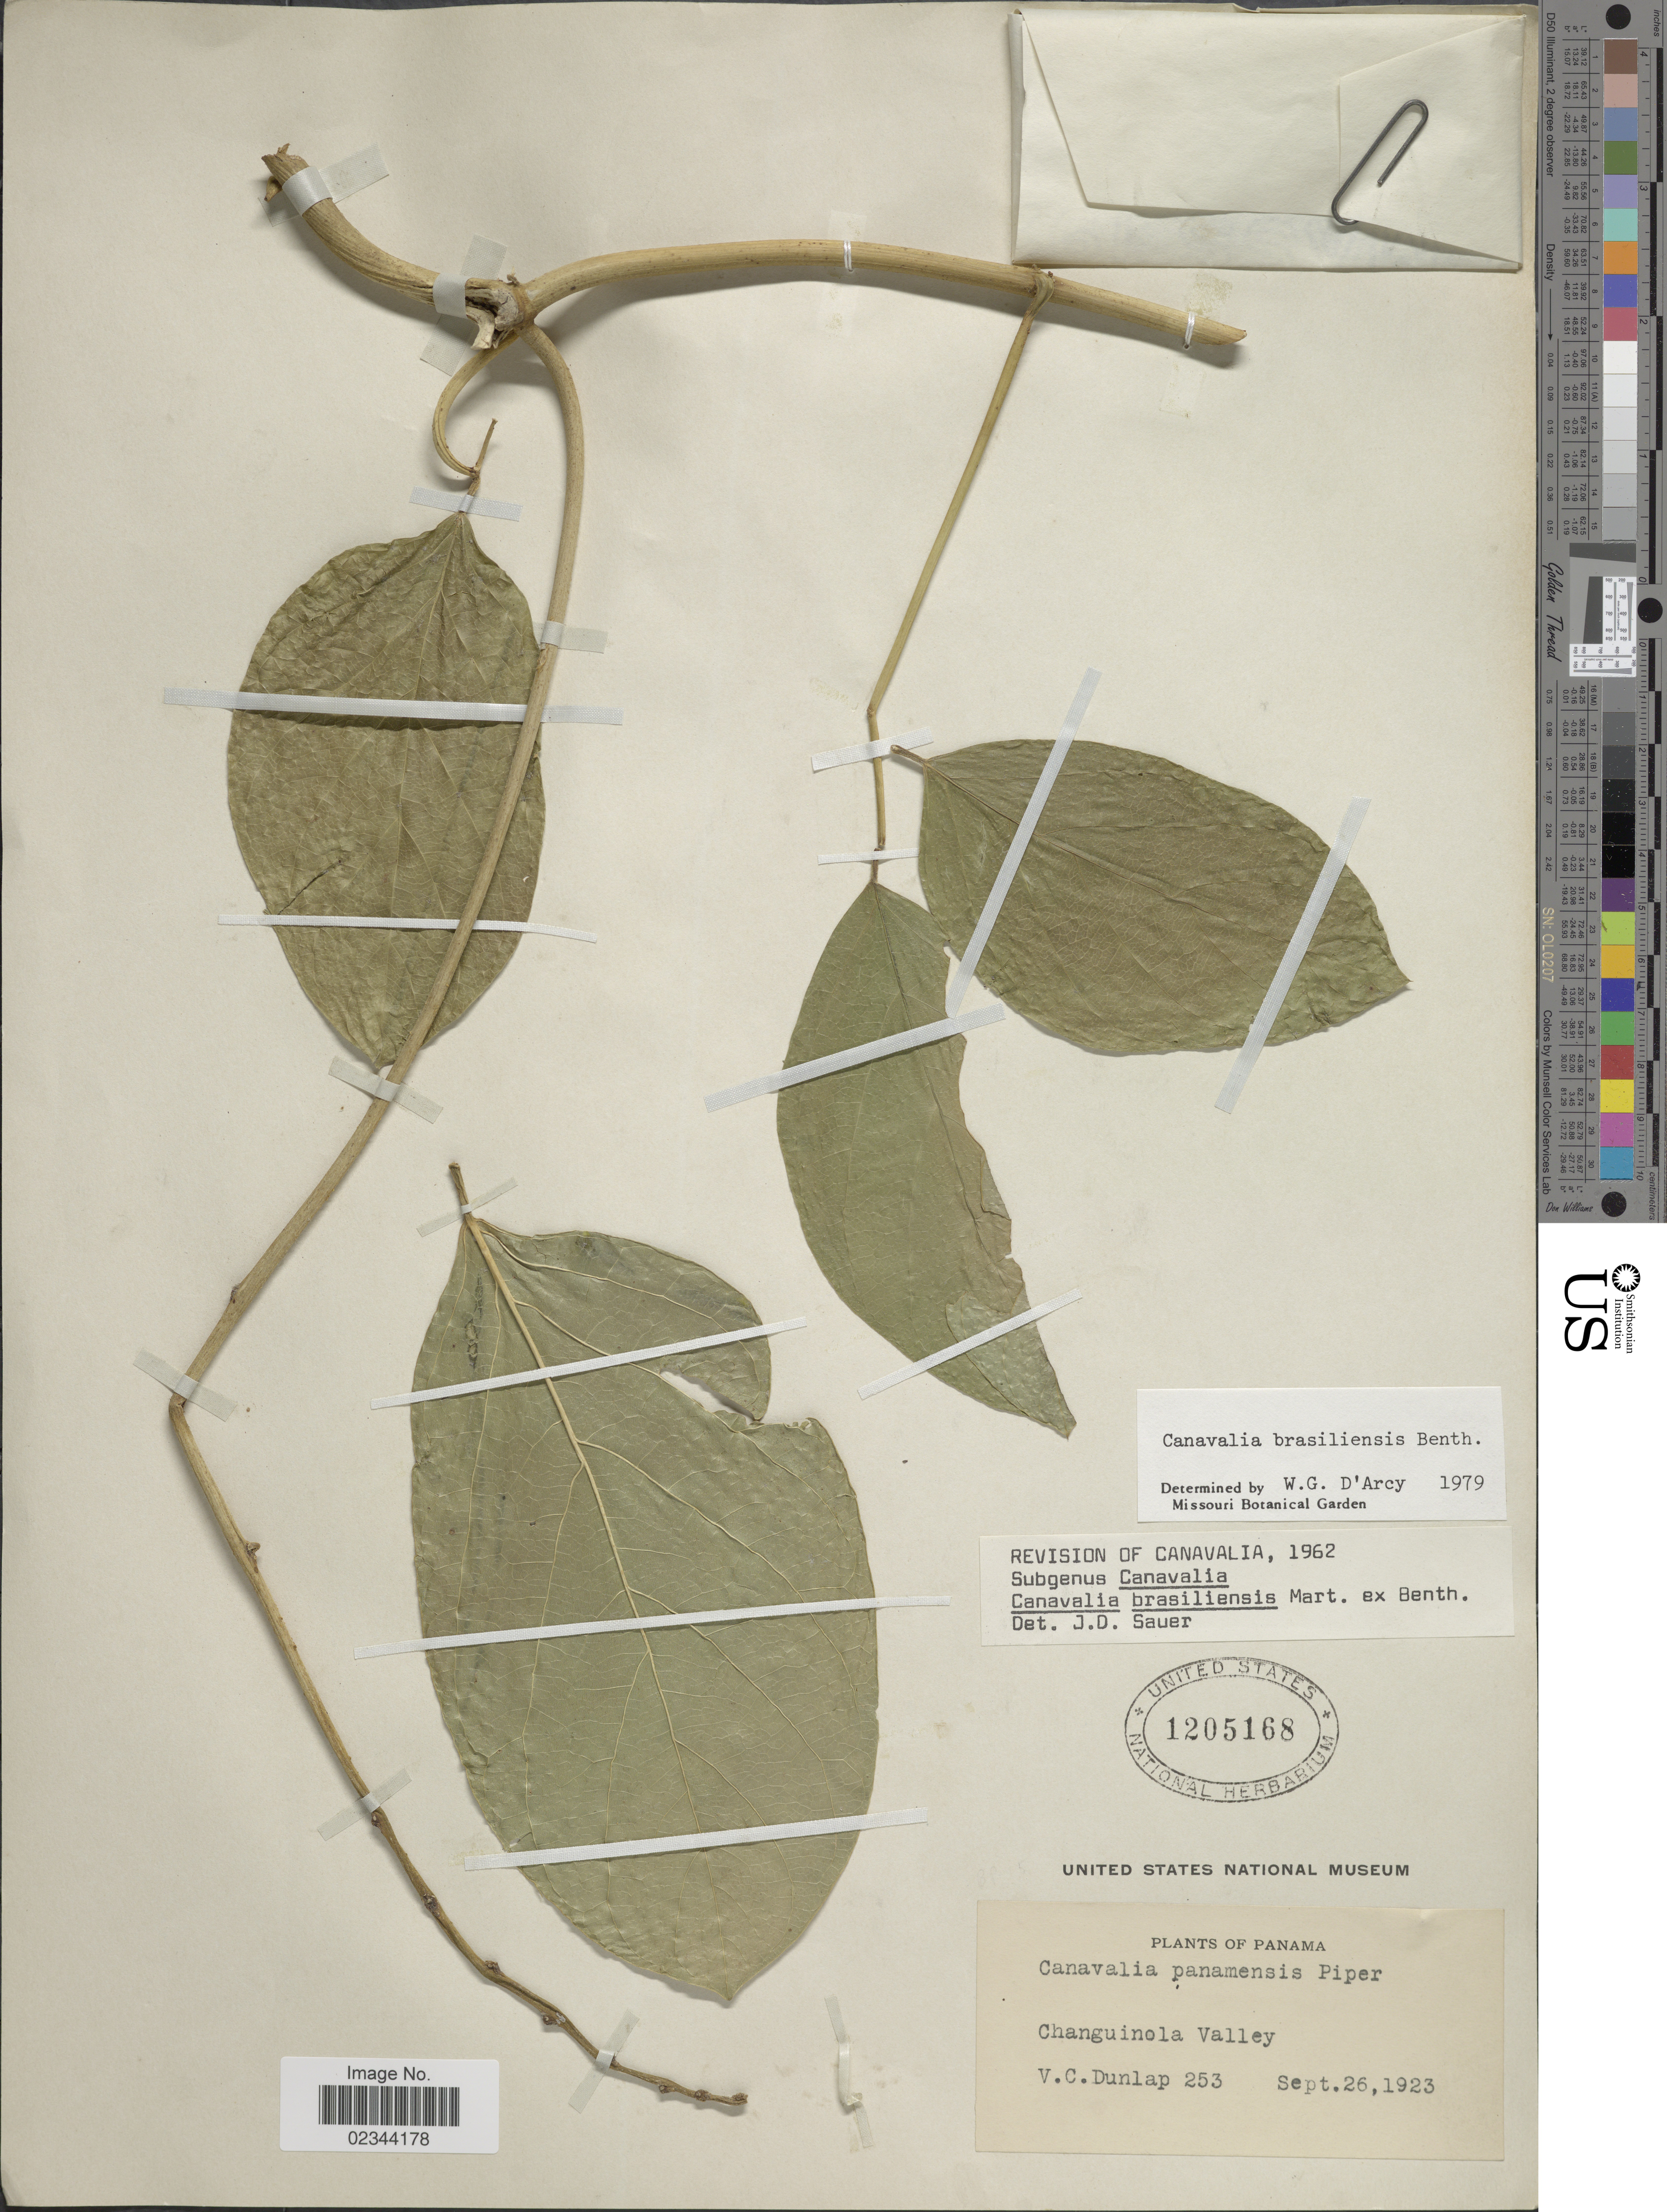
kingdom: Plantae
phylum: Tracheophyta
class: Magnoliopsida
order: Fabales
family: Fabaceae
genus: Canavalia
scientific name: Canavalia brasiliensis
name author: Mart. ex Benth.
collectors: V. C. Dunlap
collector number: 253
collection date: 1923-09-26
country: Panama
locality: Changuinola Valley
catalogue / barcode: US 1205168